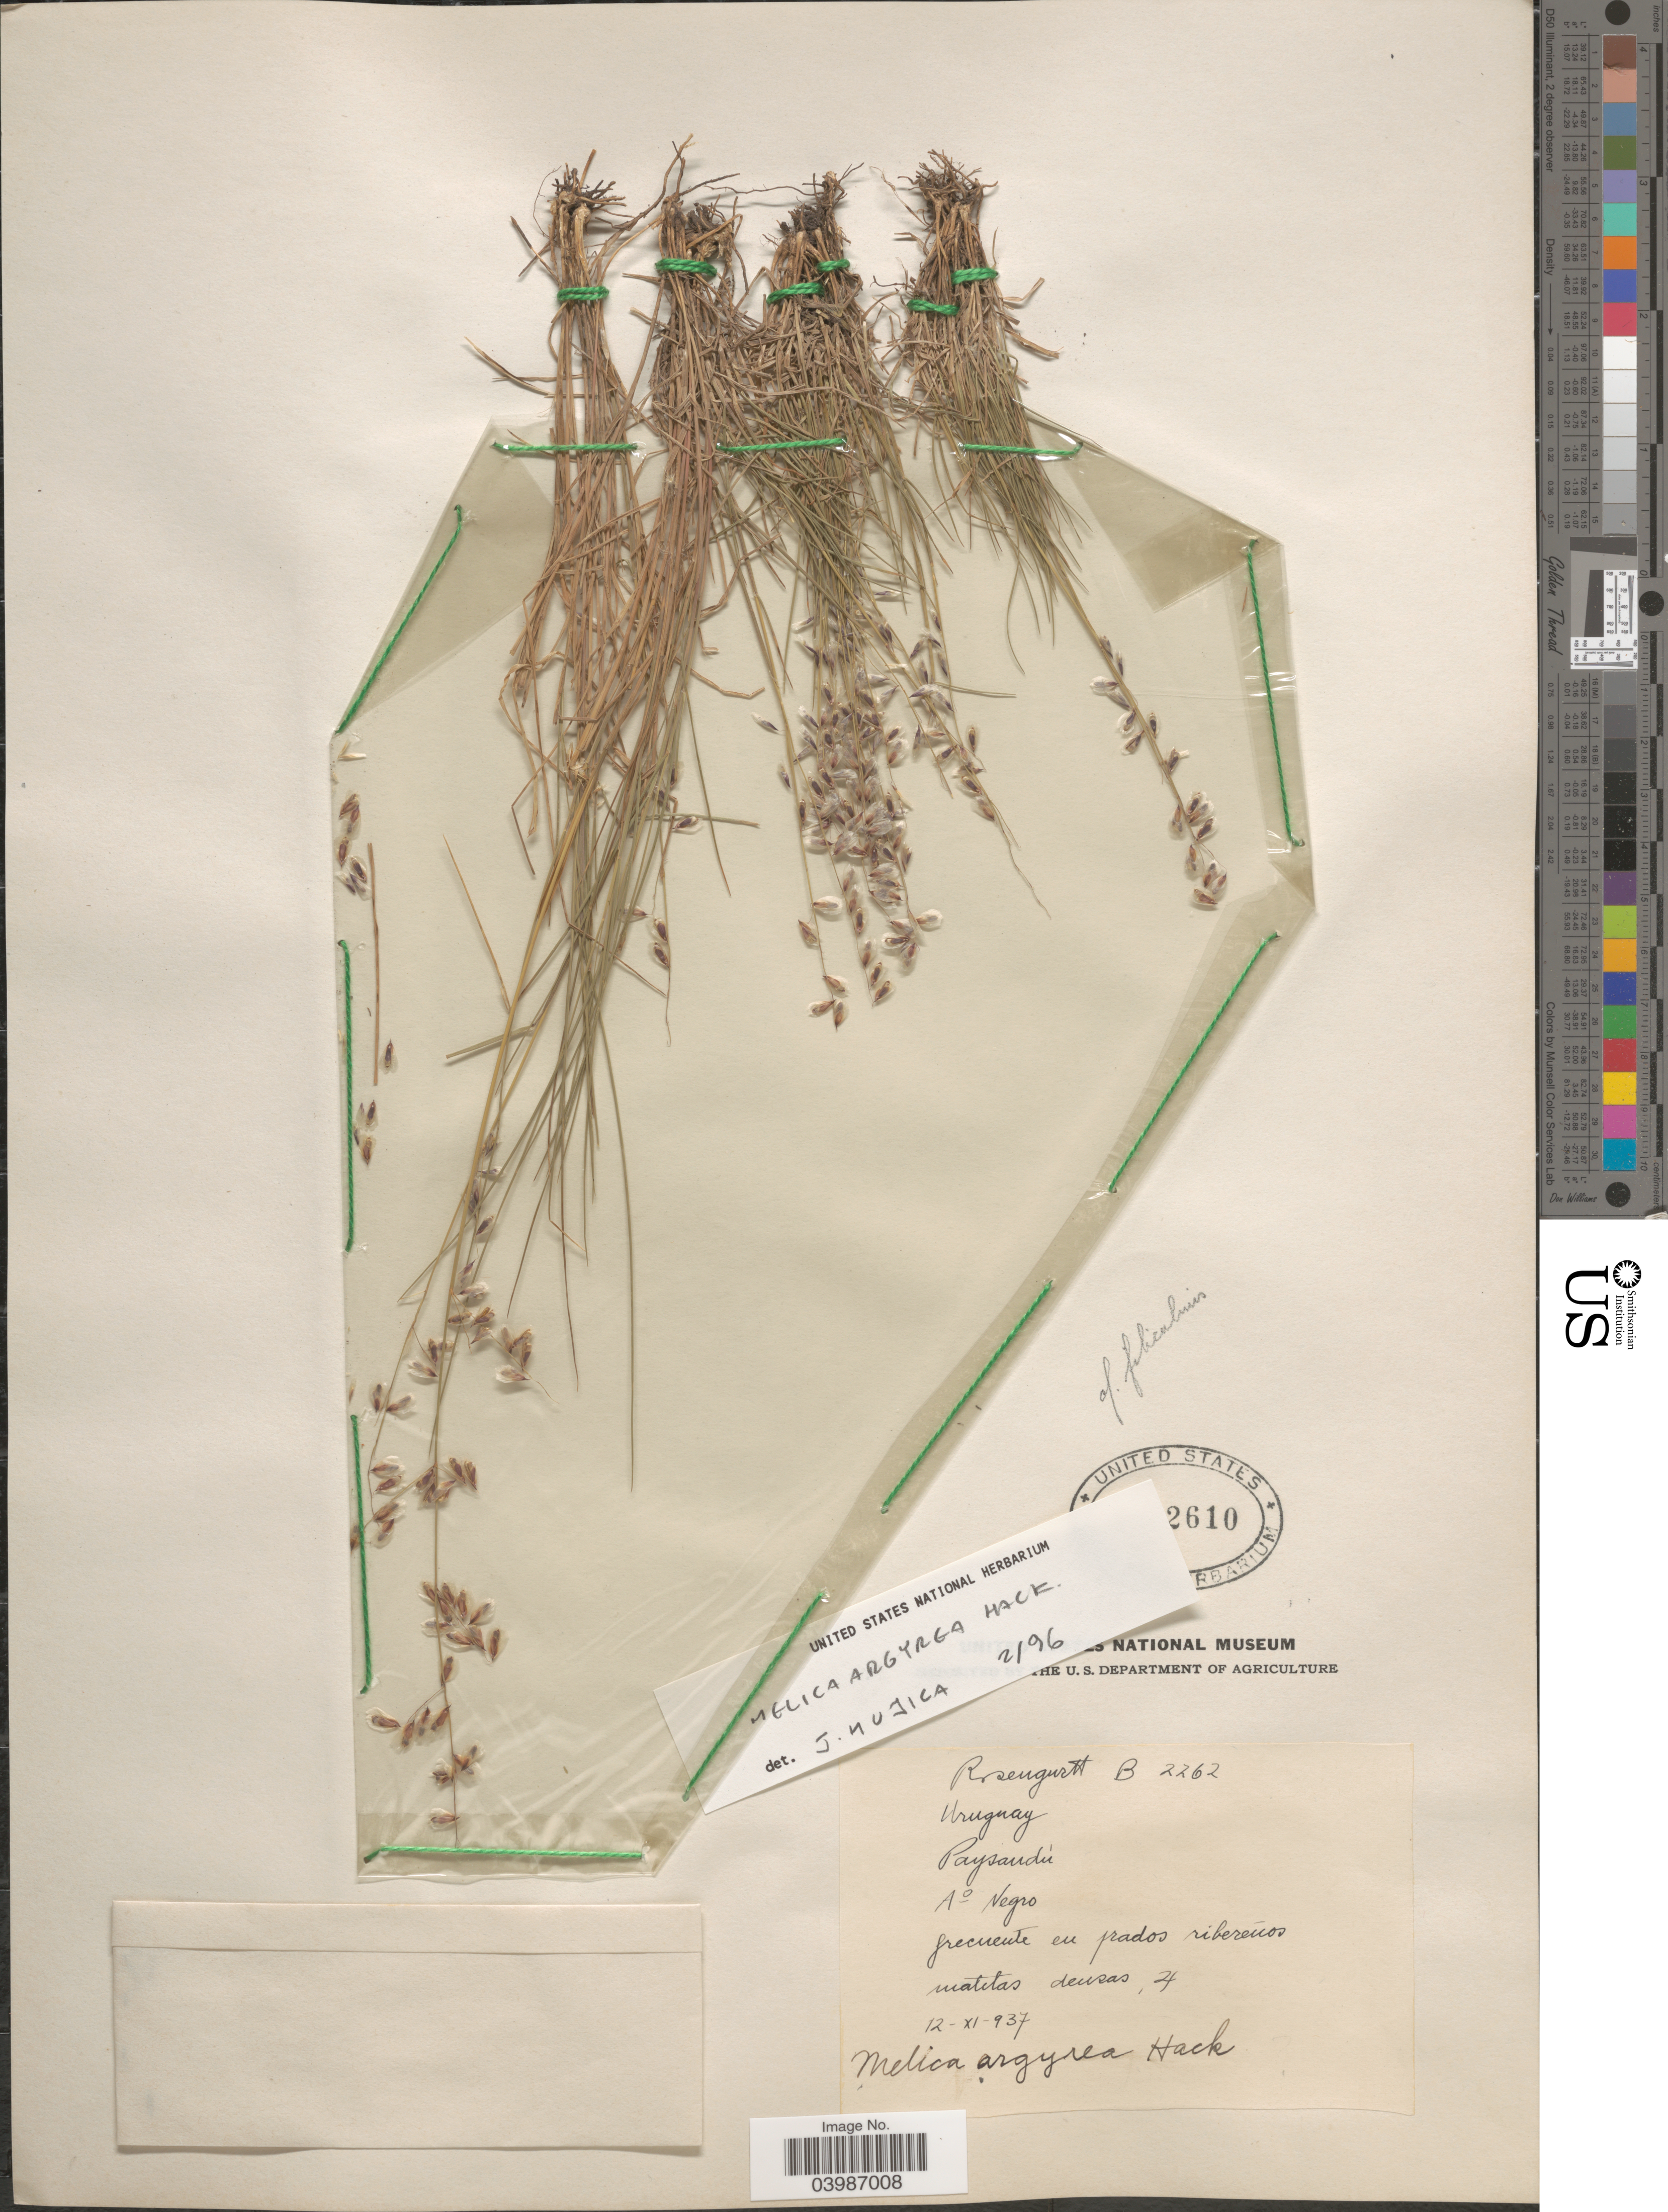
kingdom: Plantae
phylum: Tracheophyta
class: Liliopsida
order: Poales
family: Poaceae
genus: Melica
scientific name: Melica argyrea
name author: Hack. ex Stuck.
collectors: Rosengurtt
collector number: B 2262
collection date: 1937-11-12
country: Uruguay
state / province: Paysandu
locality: Ao Negro.